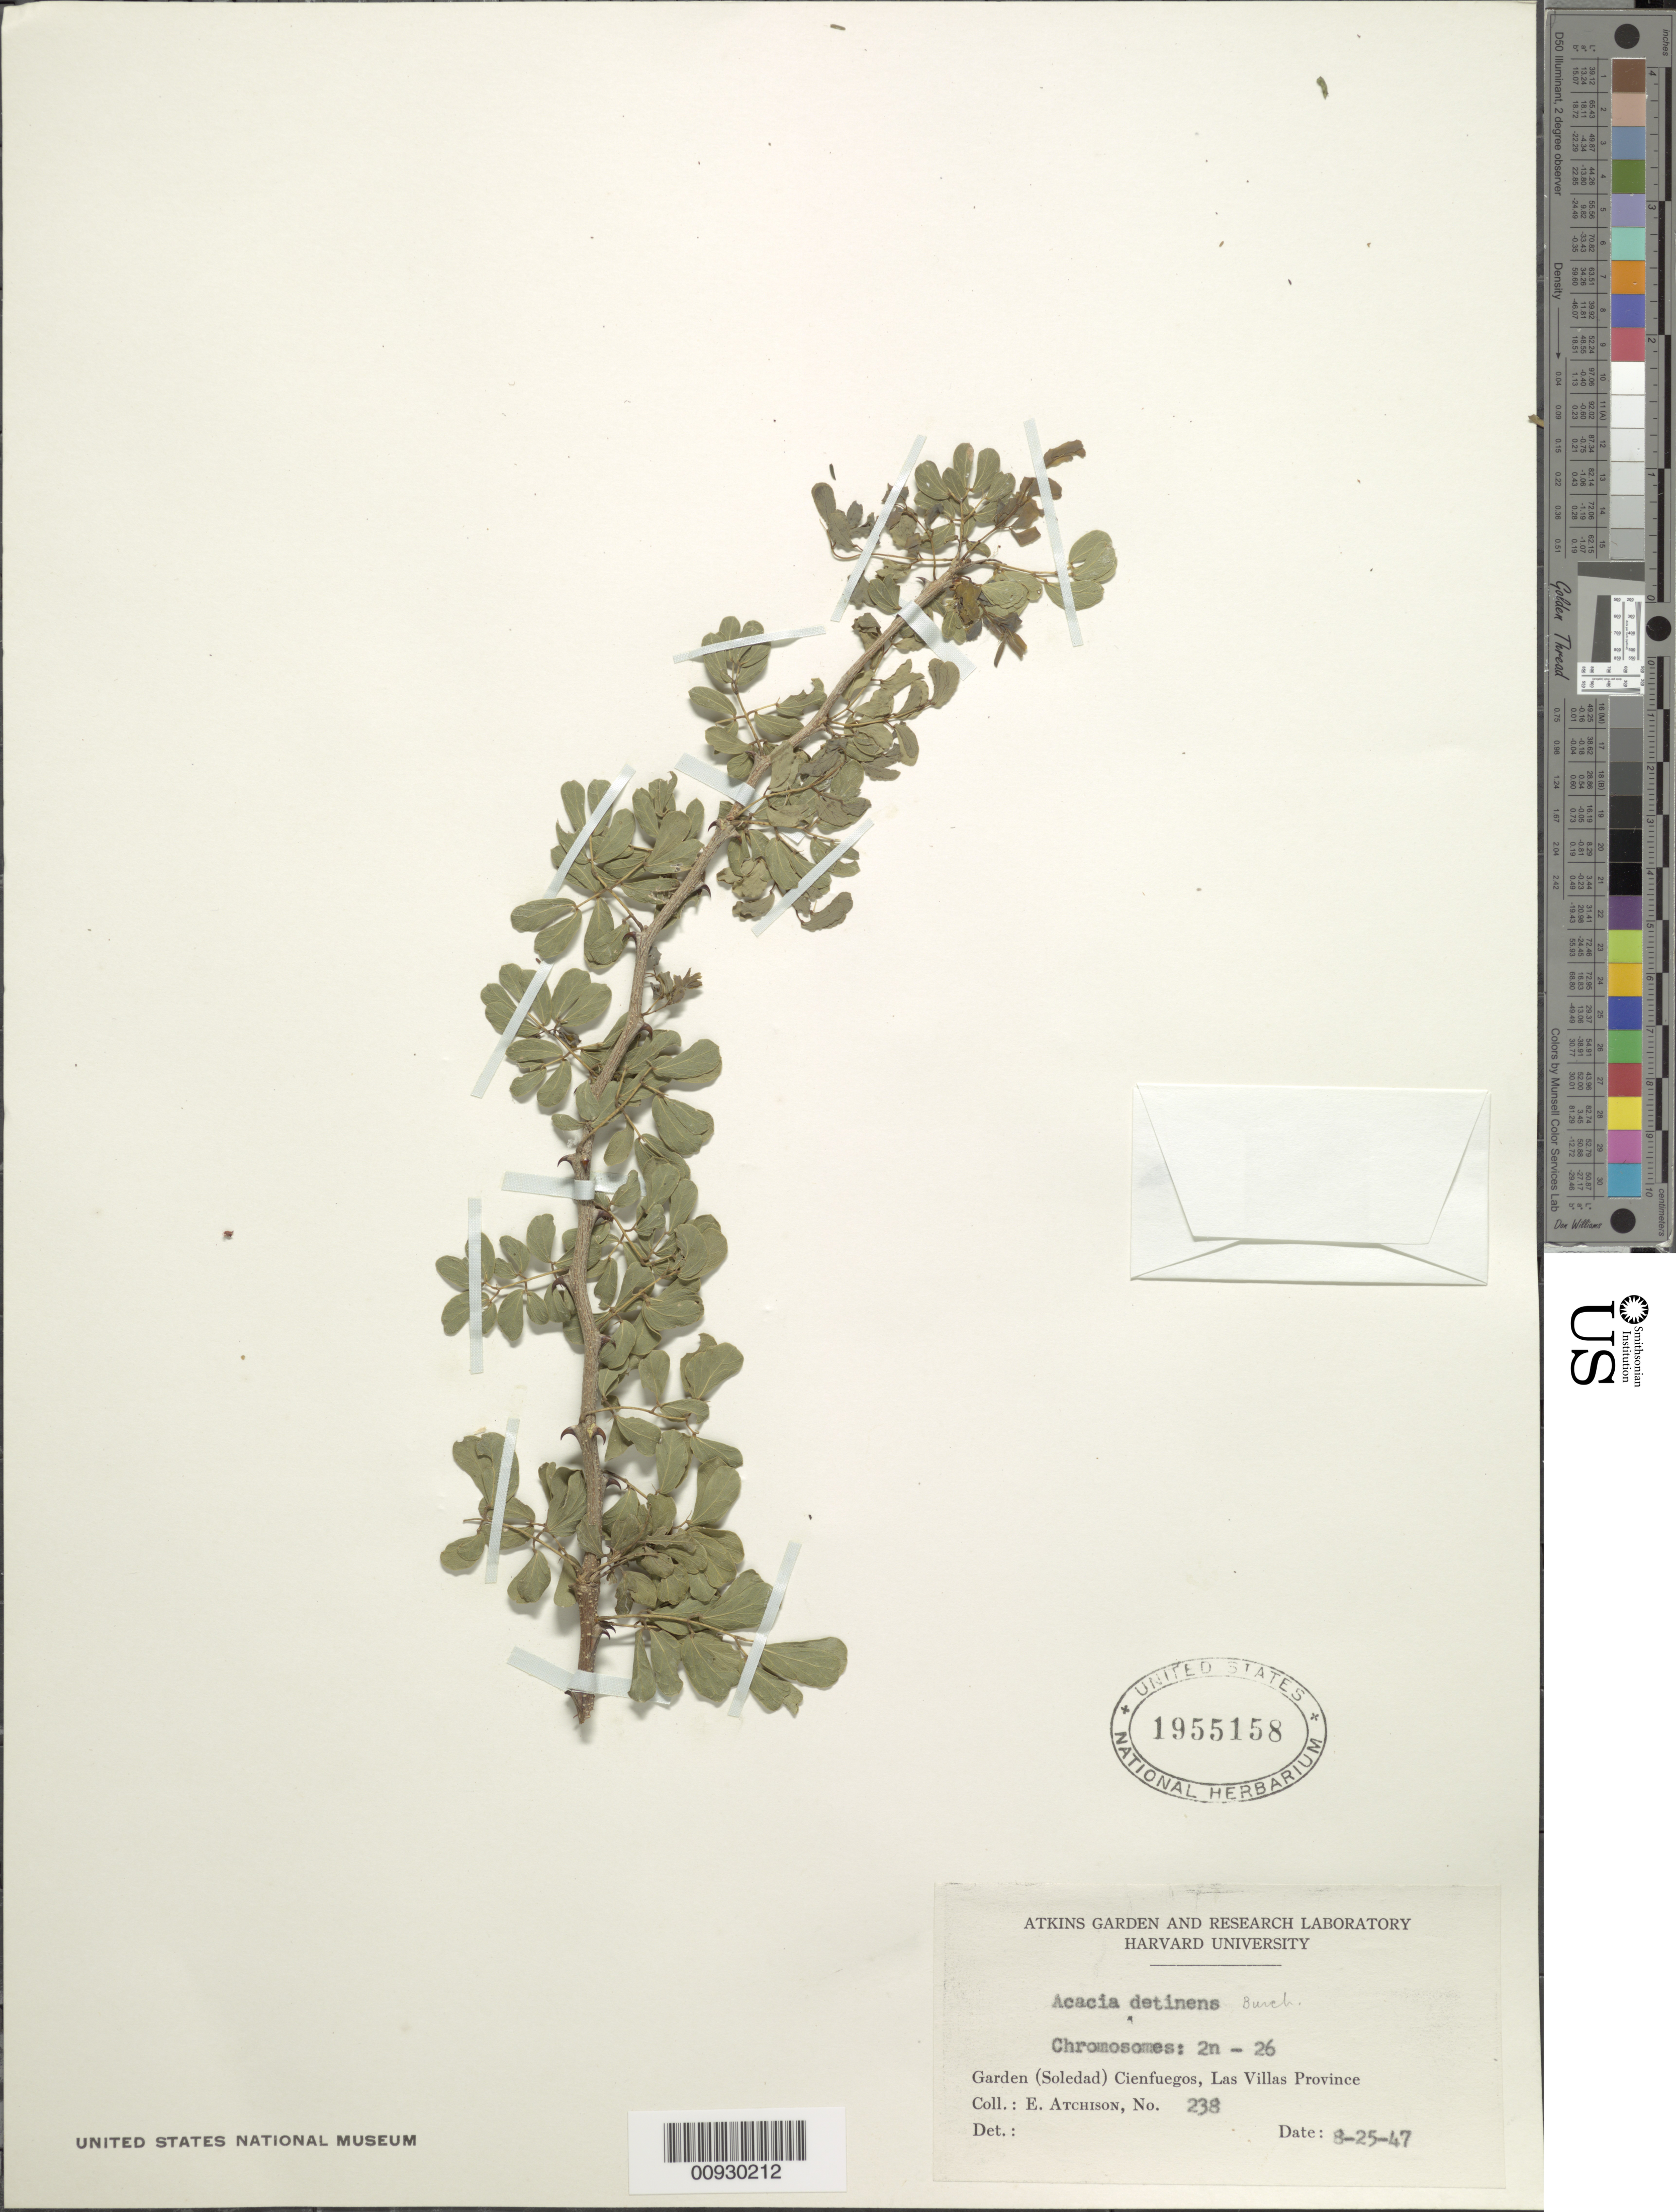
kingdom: Plantae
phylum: Tracheophyta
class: Magnoliopsida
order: Fabales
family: Fabaceae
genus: Acacia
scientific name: Acacia detinens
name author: Burch.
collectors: E. Atchison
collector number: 238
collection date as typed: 25 Aug 1947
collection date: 1947-08-25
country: Cuba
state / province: Cienfuegos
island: Cuba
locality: Garden (Soledad) Cienfuegos, Las Villas Province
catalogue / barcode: US 1955158